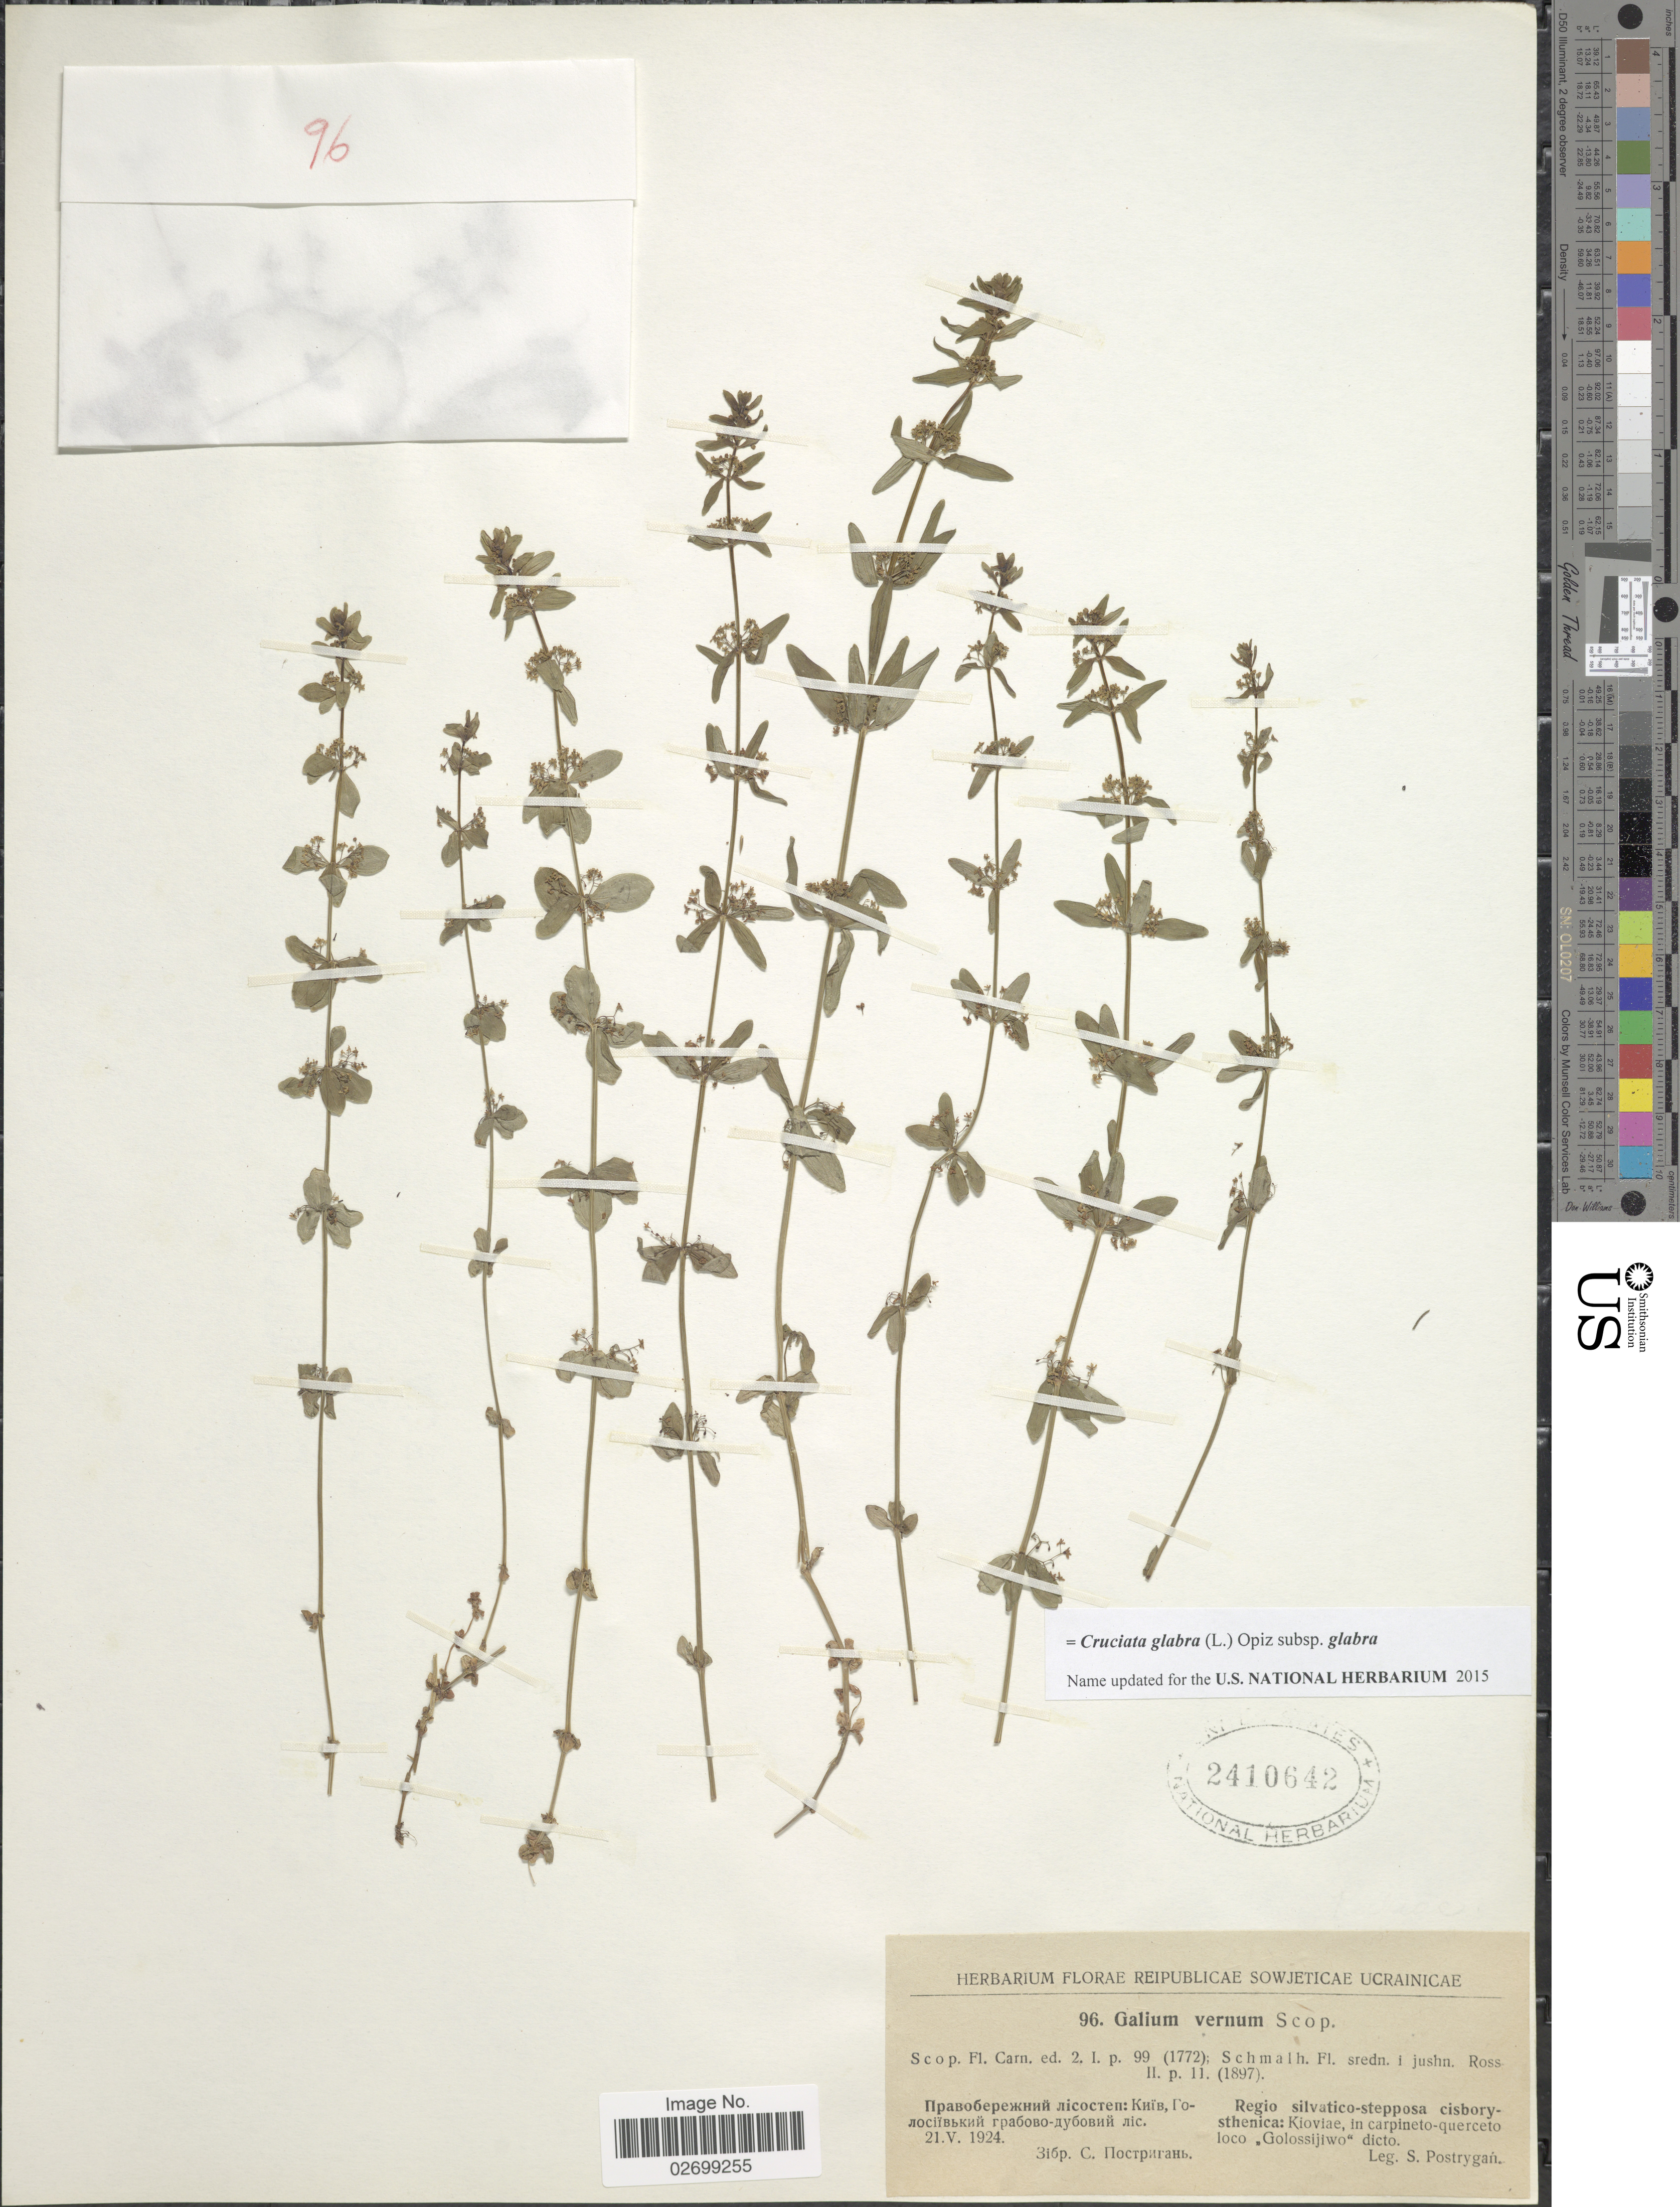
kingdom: Plantae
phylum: Tracheophyta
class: Magnoliopsida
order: Gentianales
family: Rubiaceae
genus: Cruciata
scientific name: Cruciata glabra subsp. glabra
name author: (L.) Opiz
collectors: S. Postrygán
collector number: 96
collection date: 1924-05-21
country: Ukraine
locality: Regio silvatico-stepposa cisborysthenica: Kioviae, in carpineto-querceto loco "Golossijiwo"dicto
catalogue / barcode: US 2410642